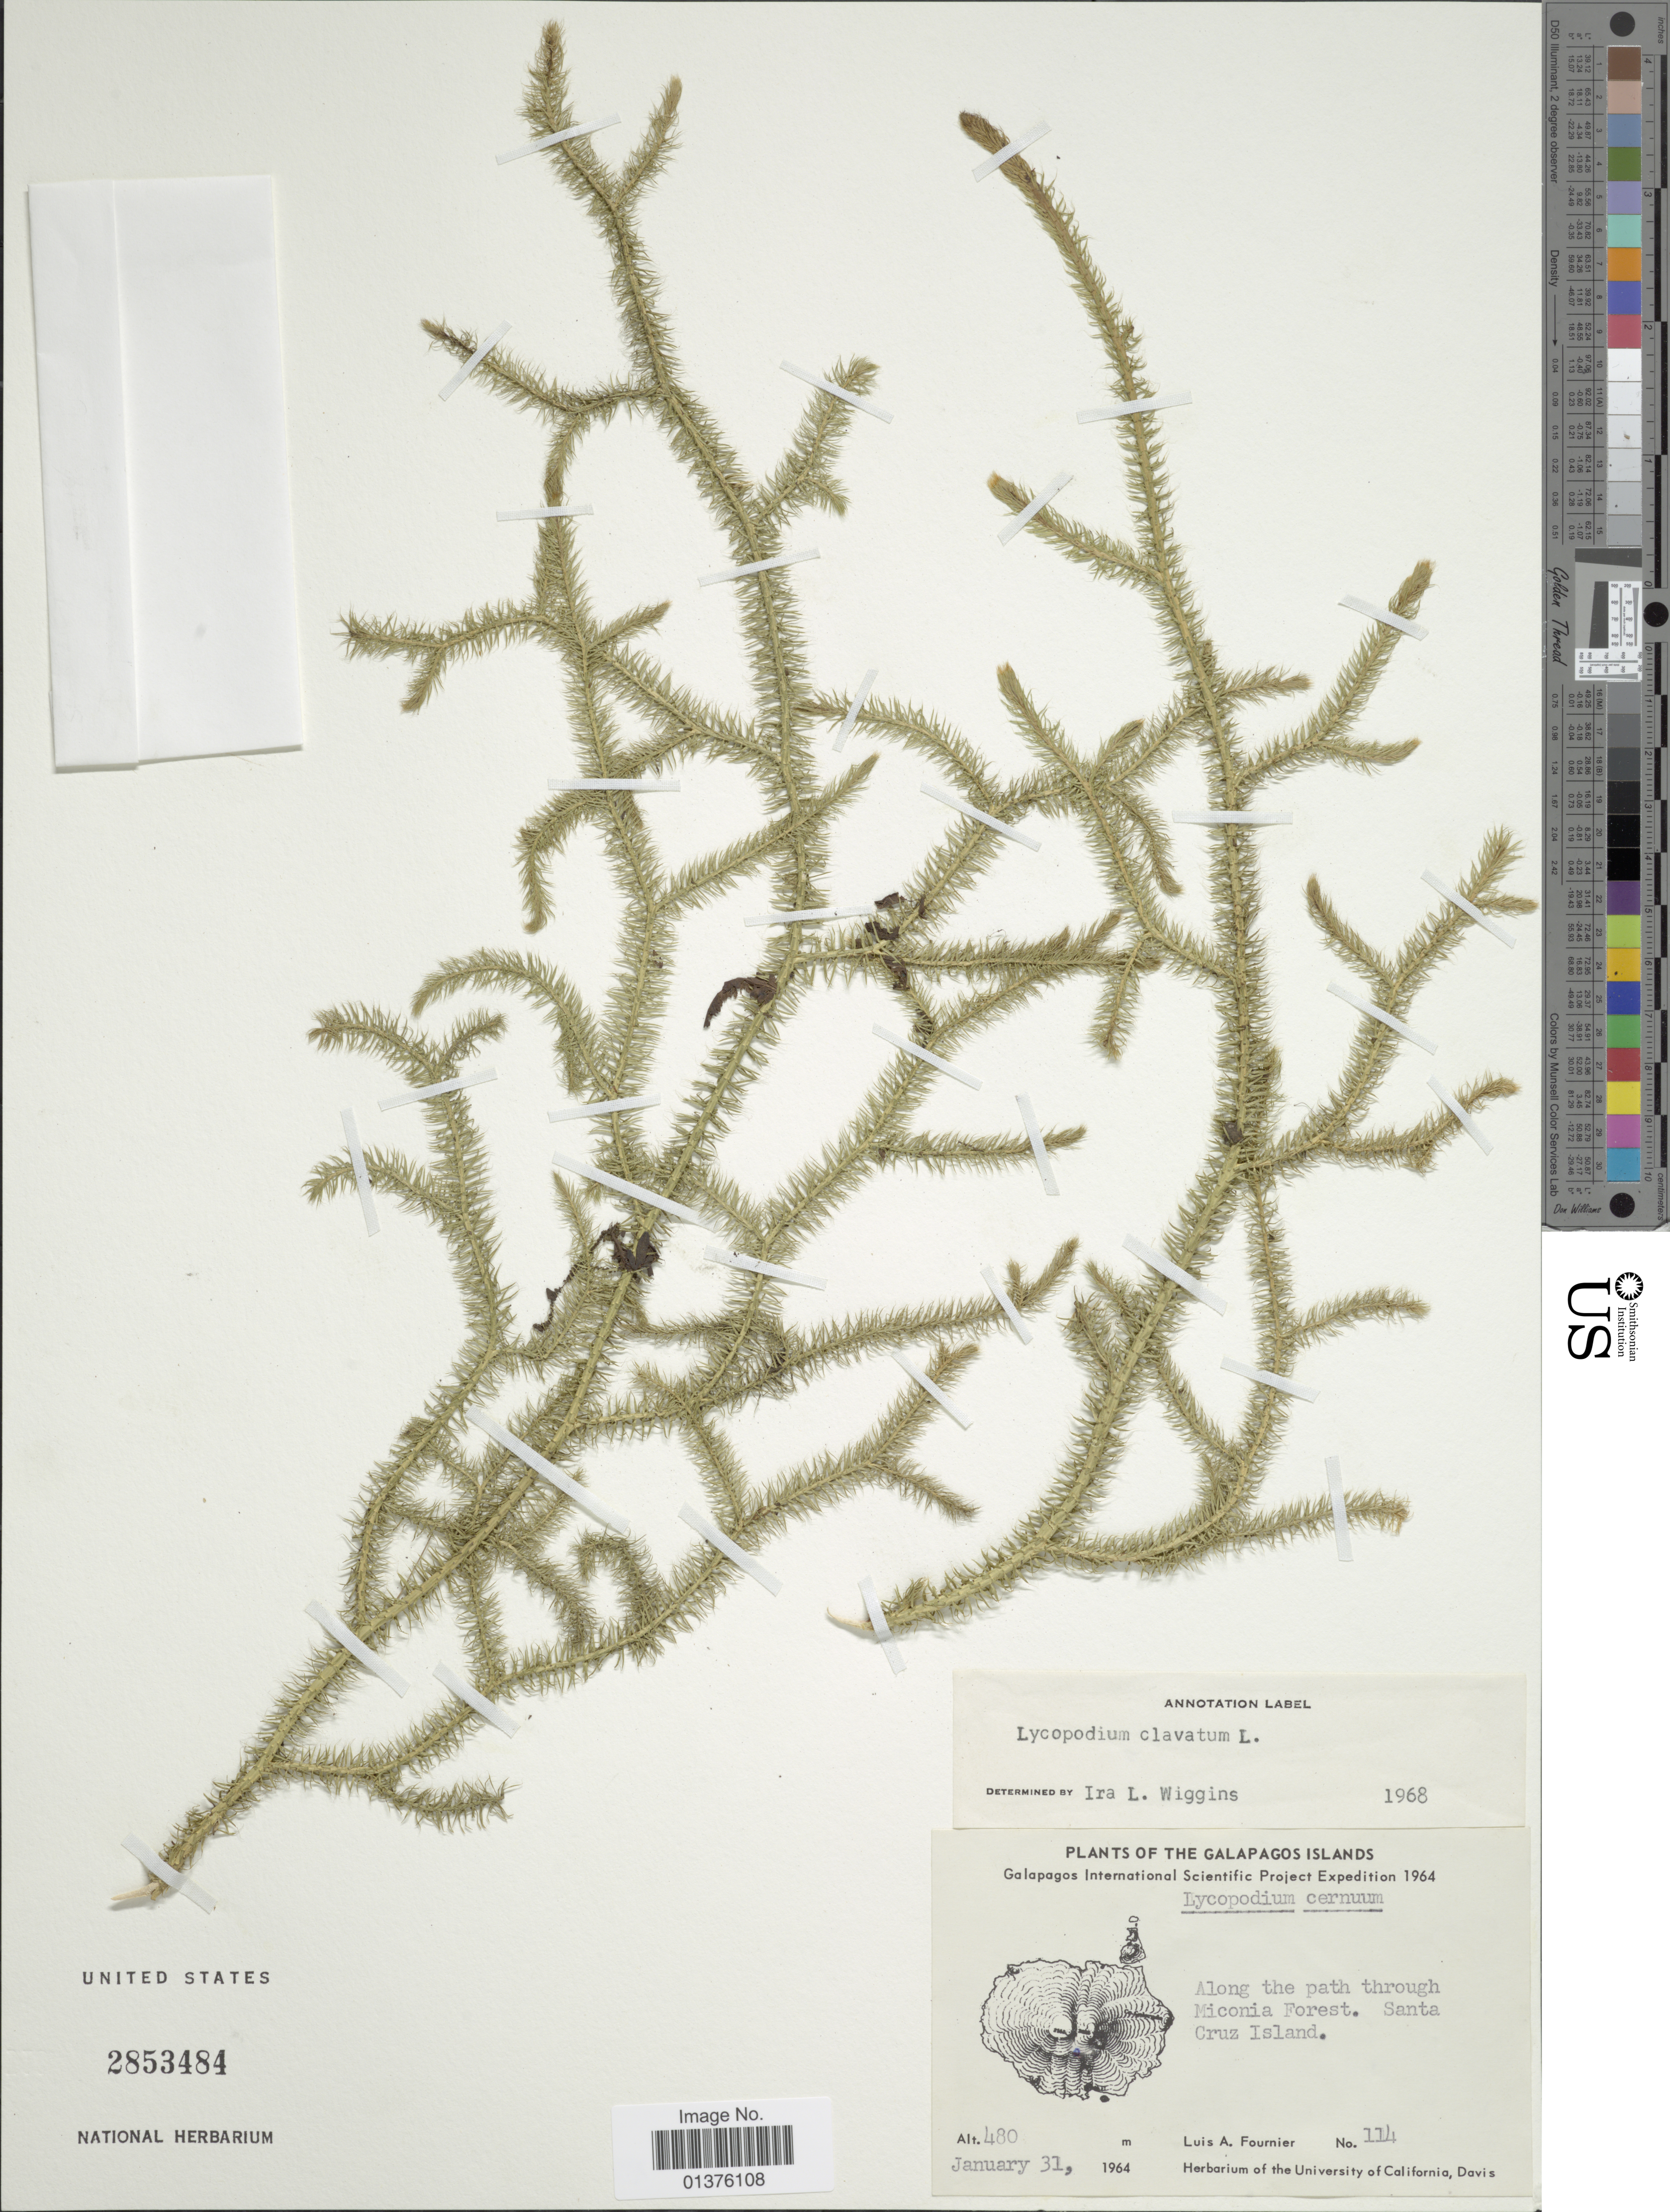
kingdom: Plantae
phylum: Tracheophyta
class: Lycopodiopsida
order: Lycopodiales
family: Lycopodiaceae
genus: Lycopodium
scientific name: Lycopodium clavatum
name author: L.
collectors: L. A. Fournier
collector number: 114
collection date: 1964-01-31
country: Solomon Islands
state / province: Santa Cruz Is.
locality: Galapagos Islands, along the path through Miconia forest, Santa Cruz Island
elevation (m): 480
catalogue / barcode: US 2853484